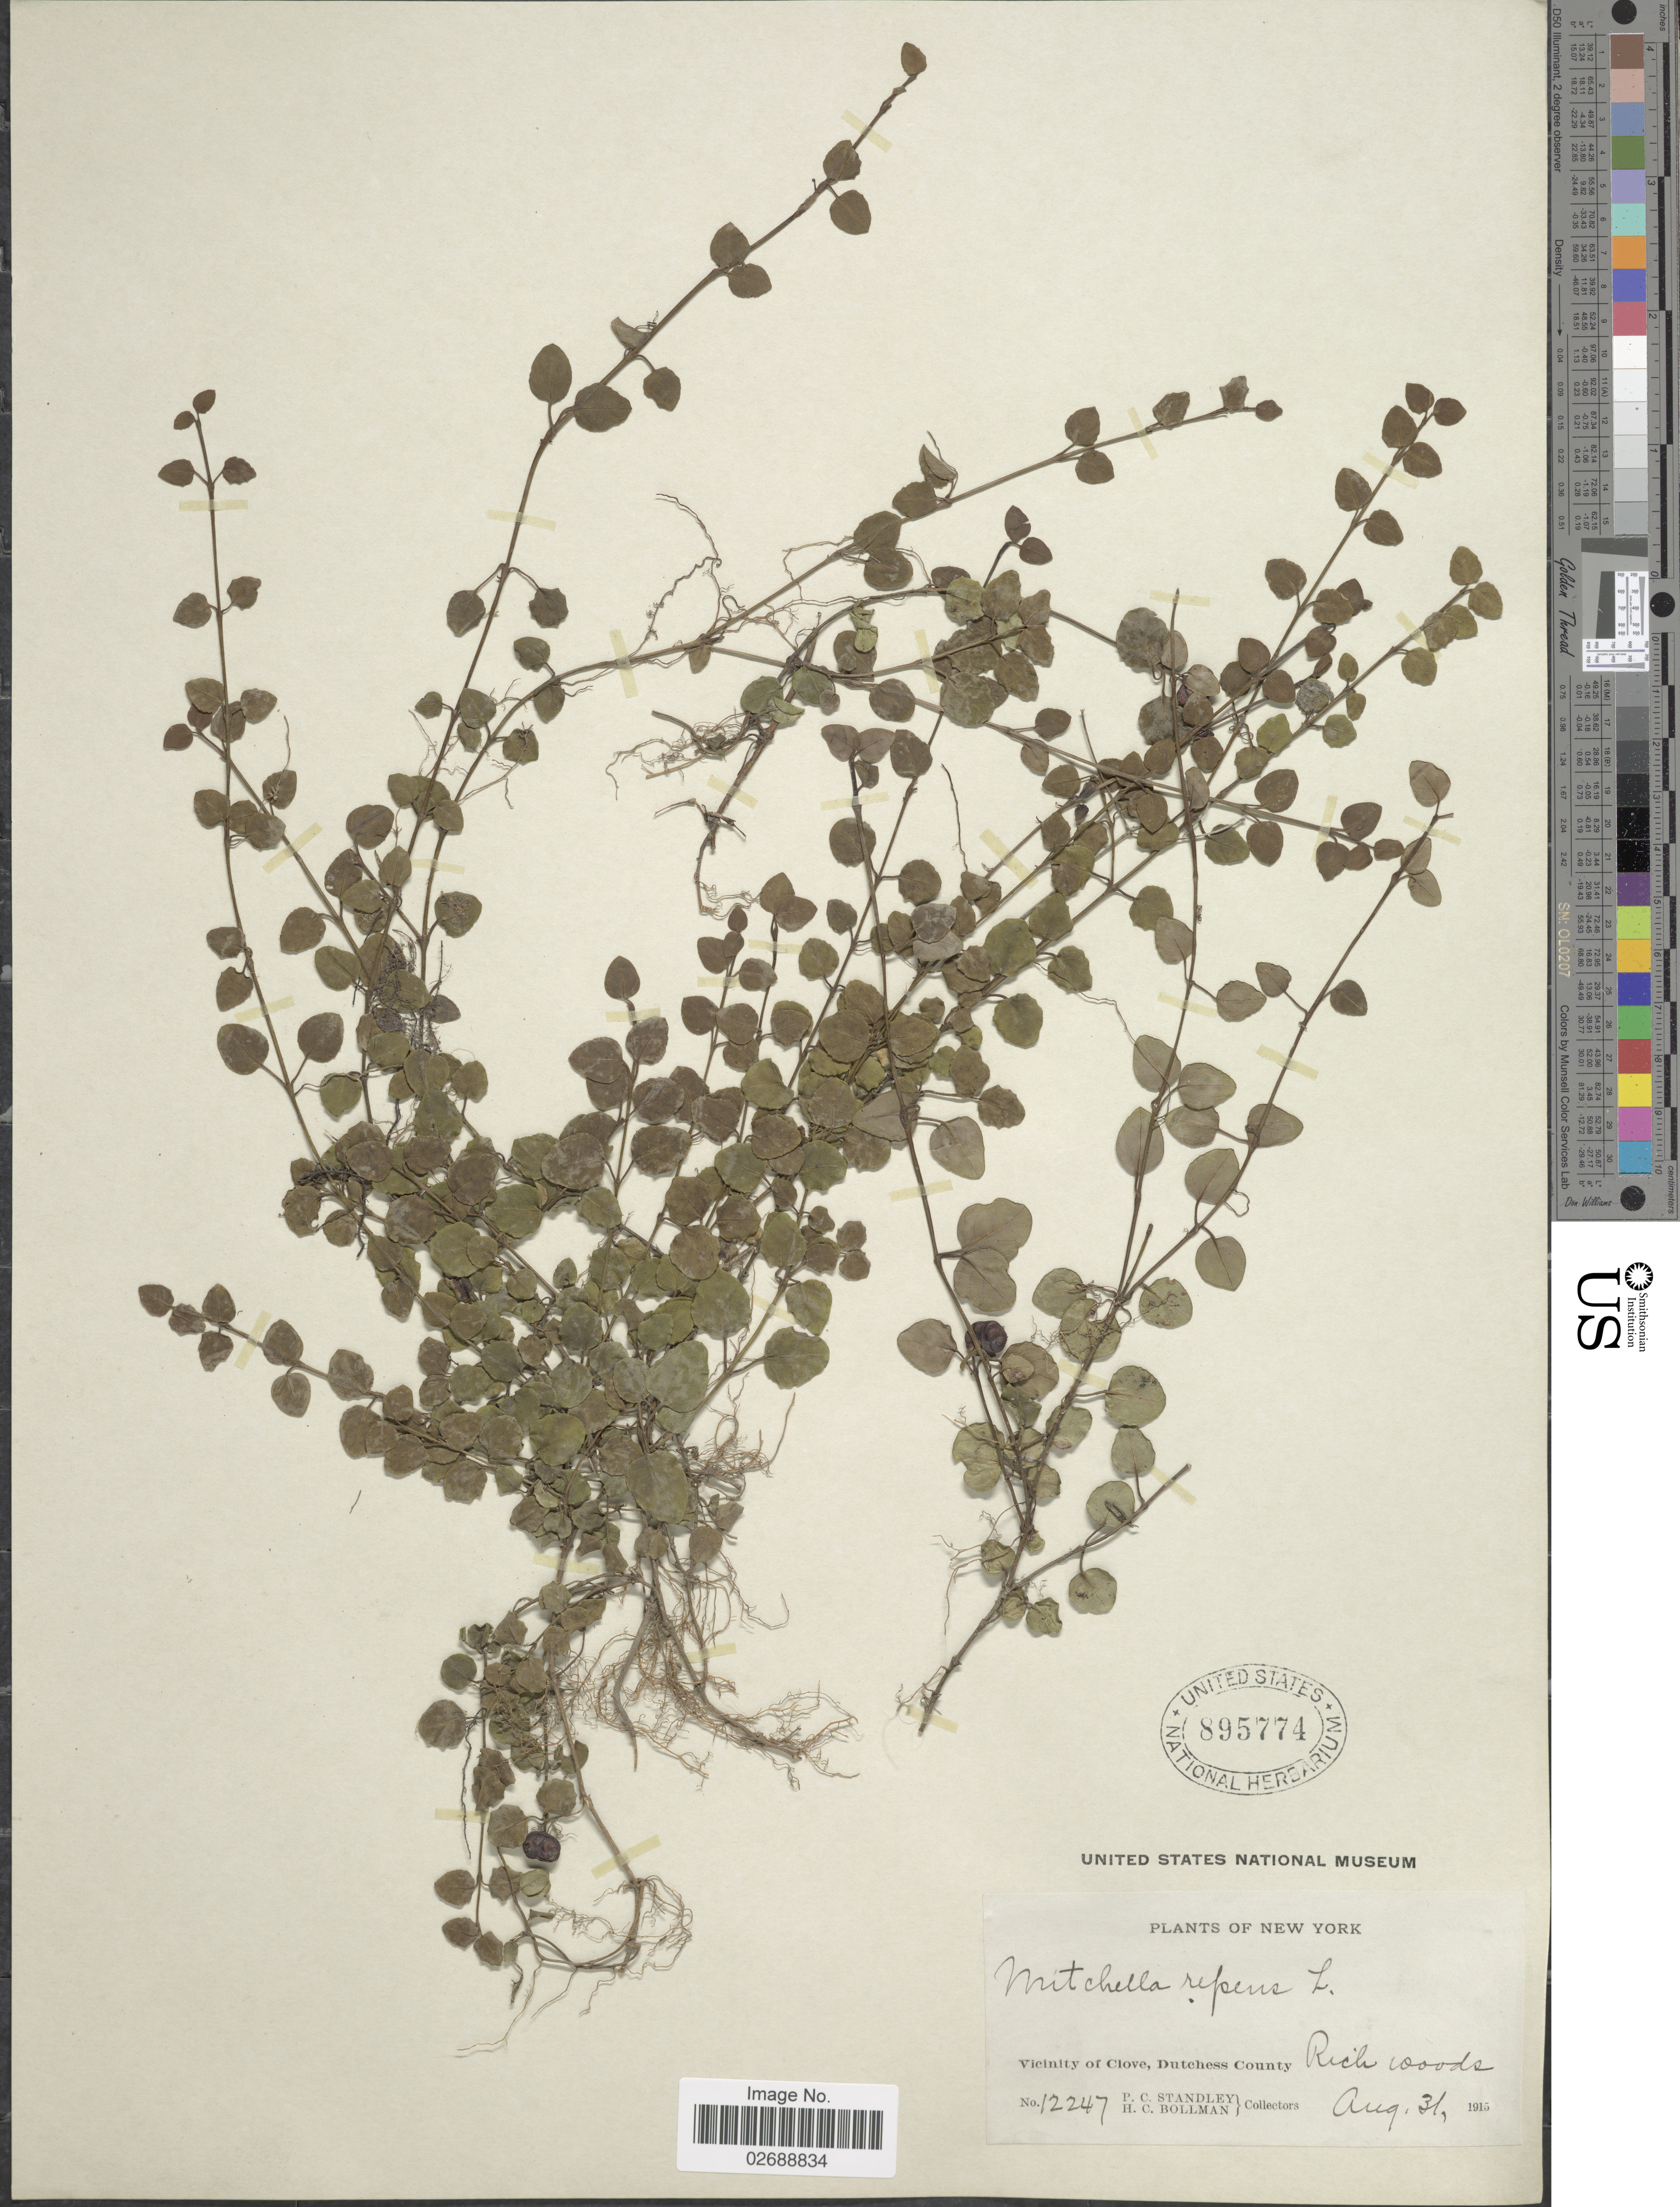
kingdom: Plantae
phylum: Tracheophyta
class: Magnoliopsida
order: Gentianales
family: Rubiaceae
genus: Mitchella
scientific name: Mitchella repens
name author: L.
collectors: P. C. Standley & H. C. Bollman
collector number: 12247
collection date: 1915-08-31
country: United States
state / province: New York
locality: Vicinity of Cove, Dutchess County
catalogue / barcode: US 895774